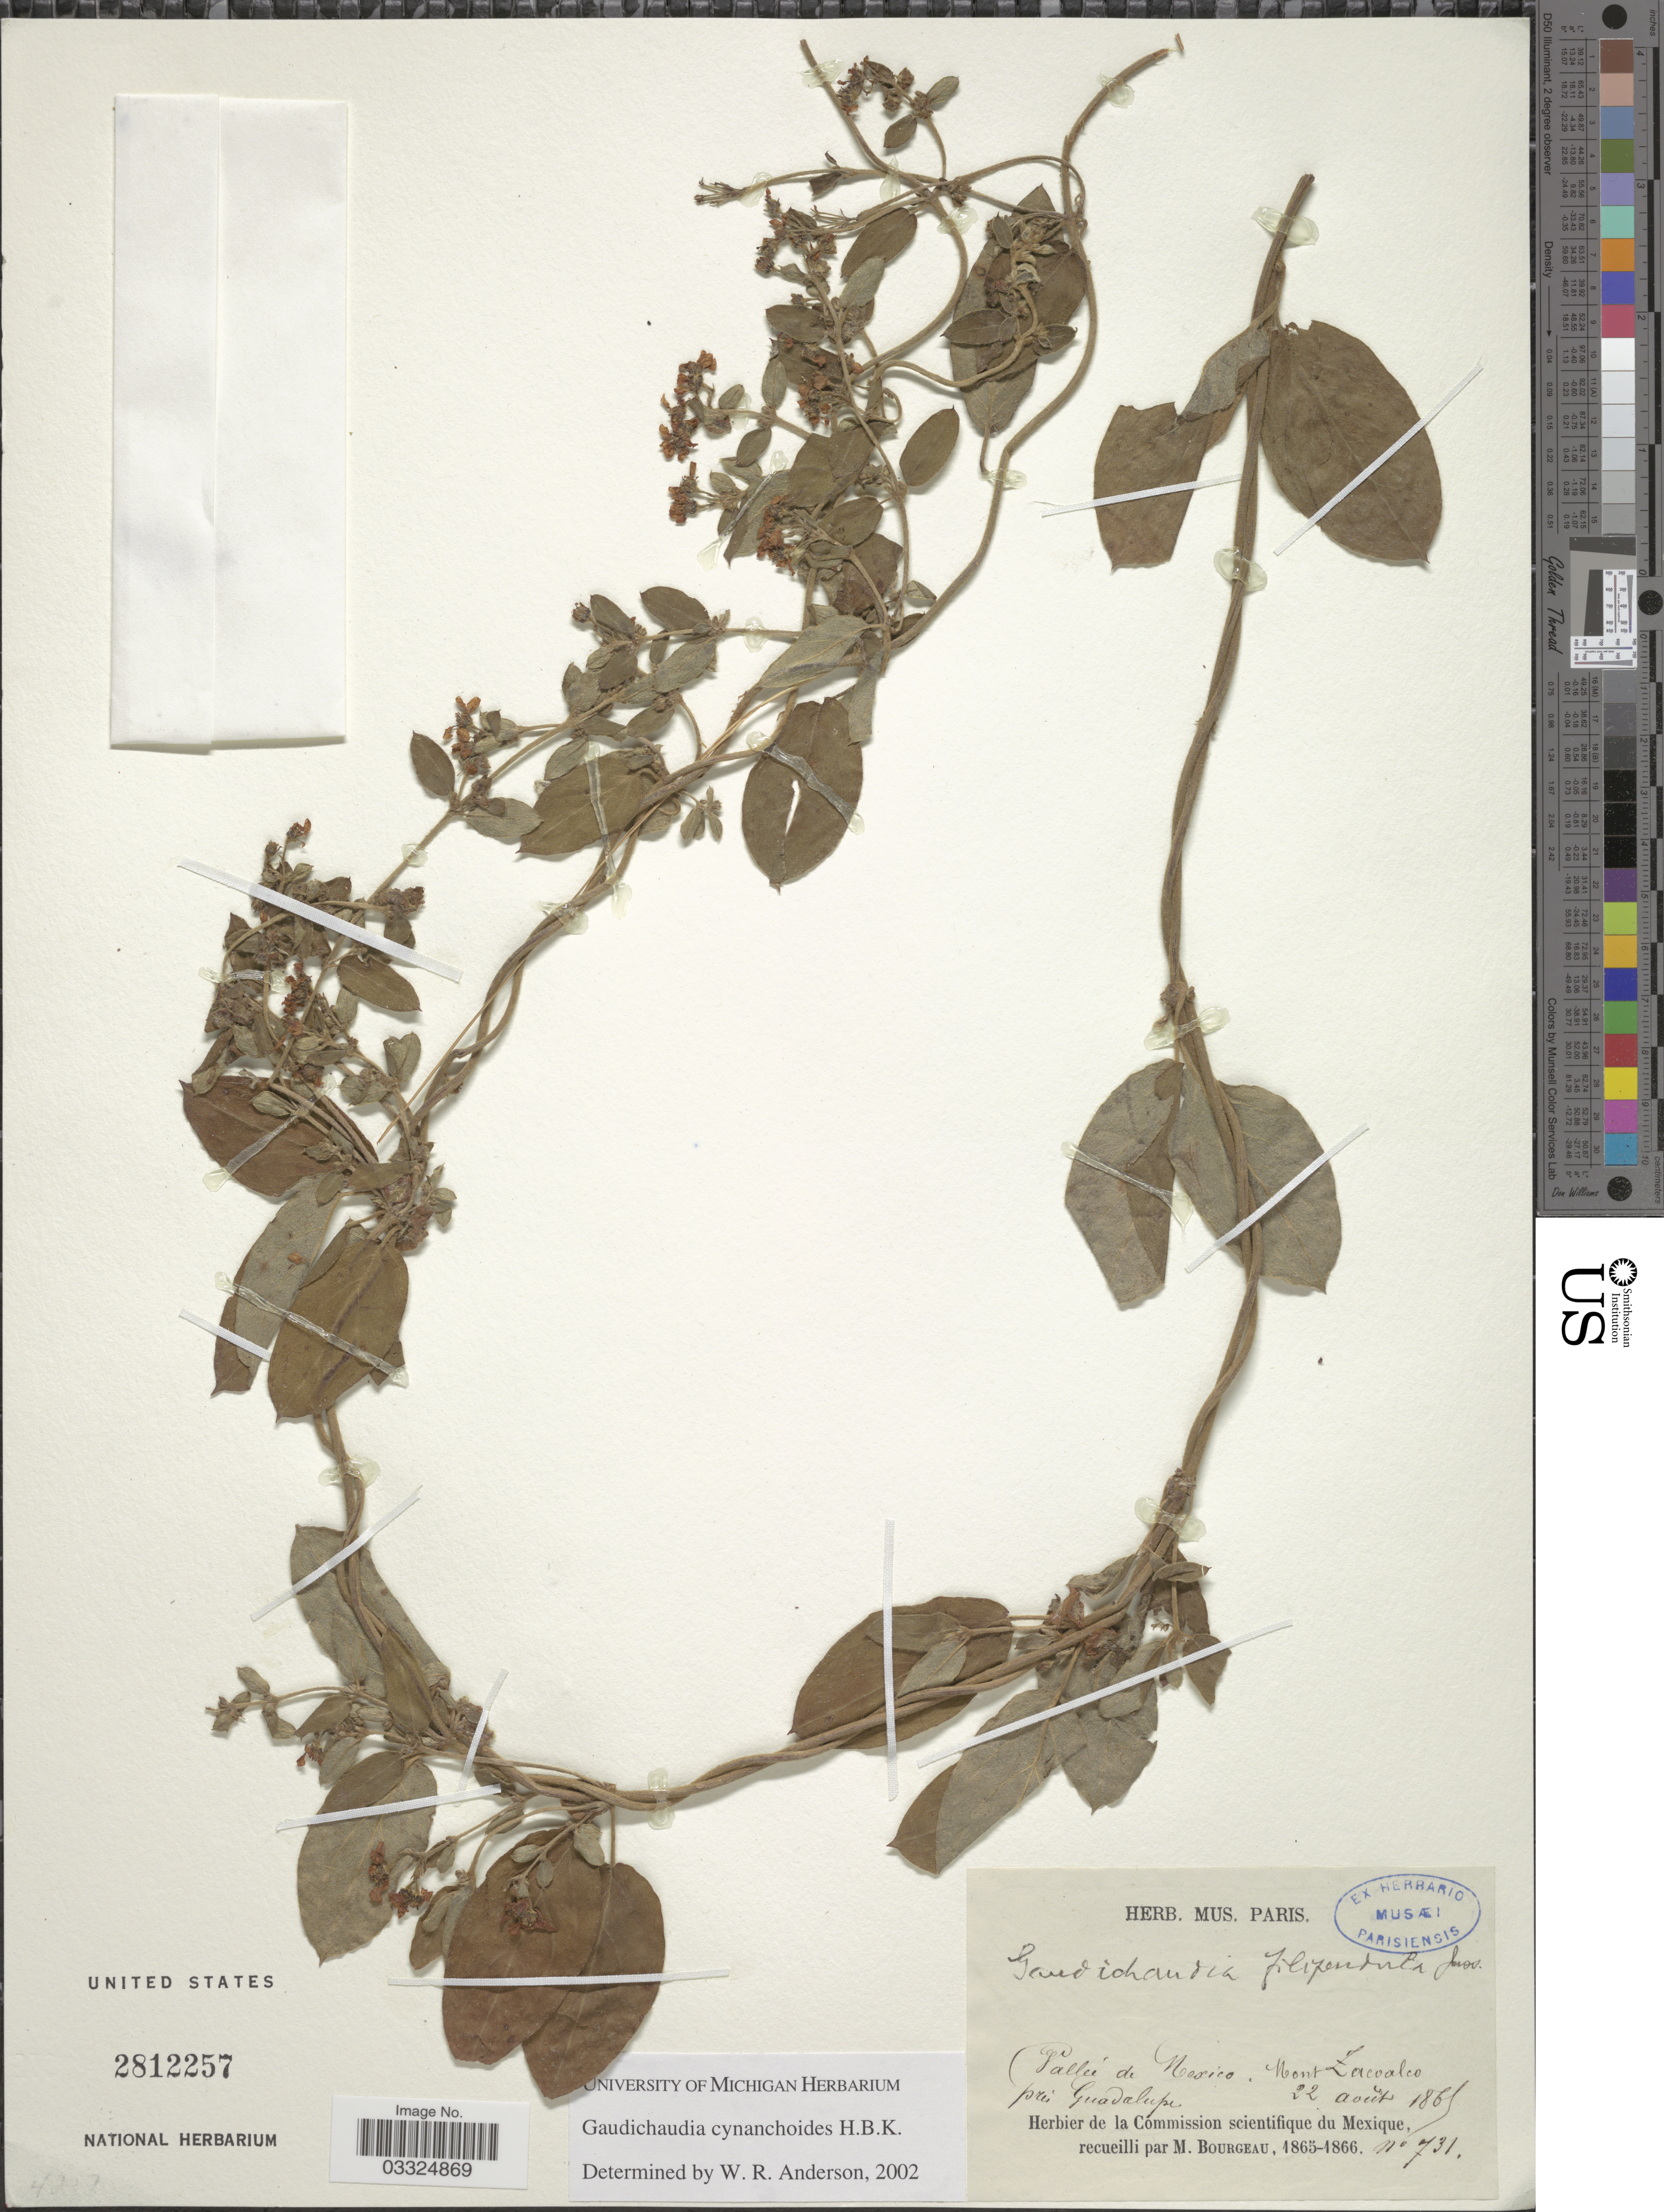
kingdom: Plantae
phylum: Tracheophyta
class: Magnoliopsida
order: Malpighiales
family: Malpighiaceae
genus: Gaudichaudia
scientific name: Gaudichaudia cynanchoides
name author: Kunth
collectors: M. Bourgeau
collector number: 731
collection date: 1865-08-22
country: Mexico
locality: Vallée de Mexico. Mont Zacoalco prés Guadalupe.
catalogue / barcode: US 2812257